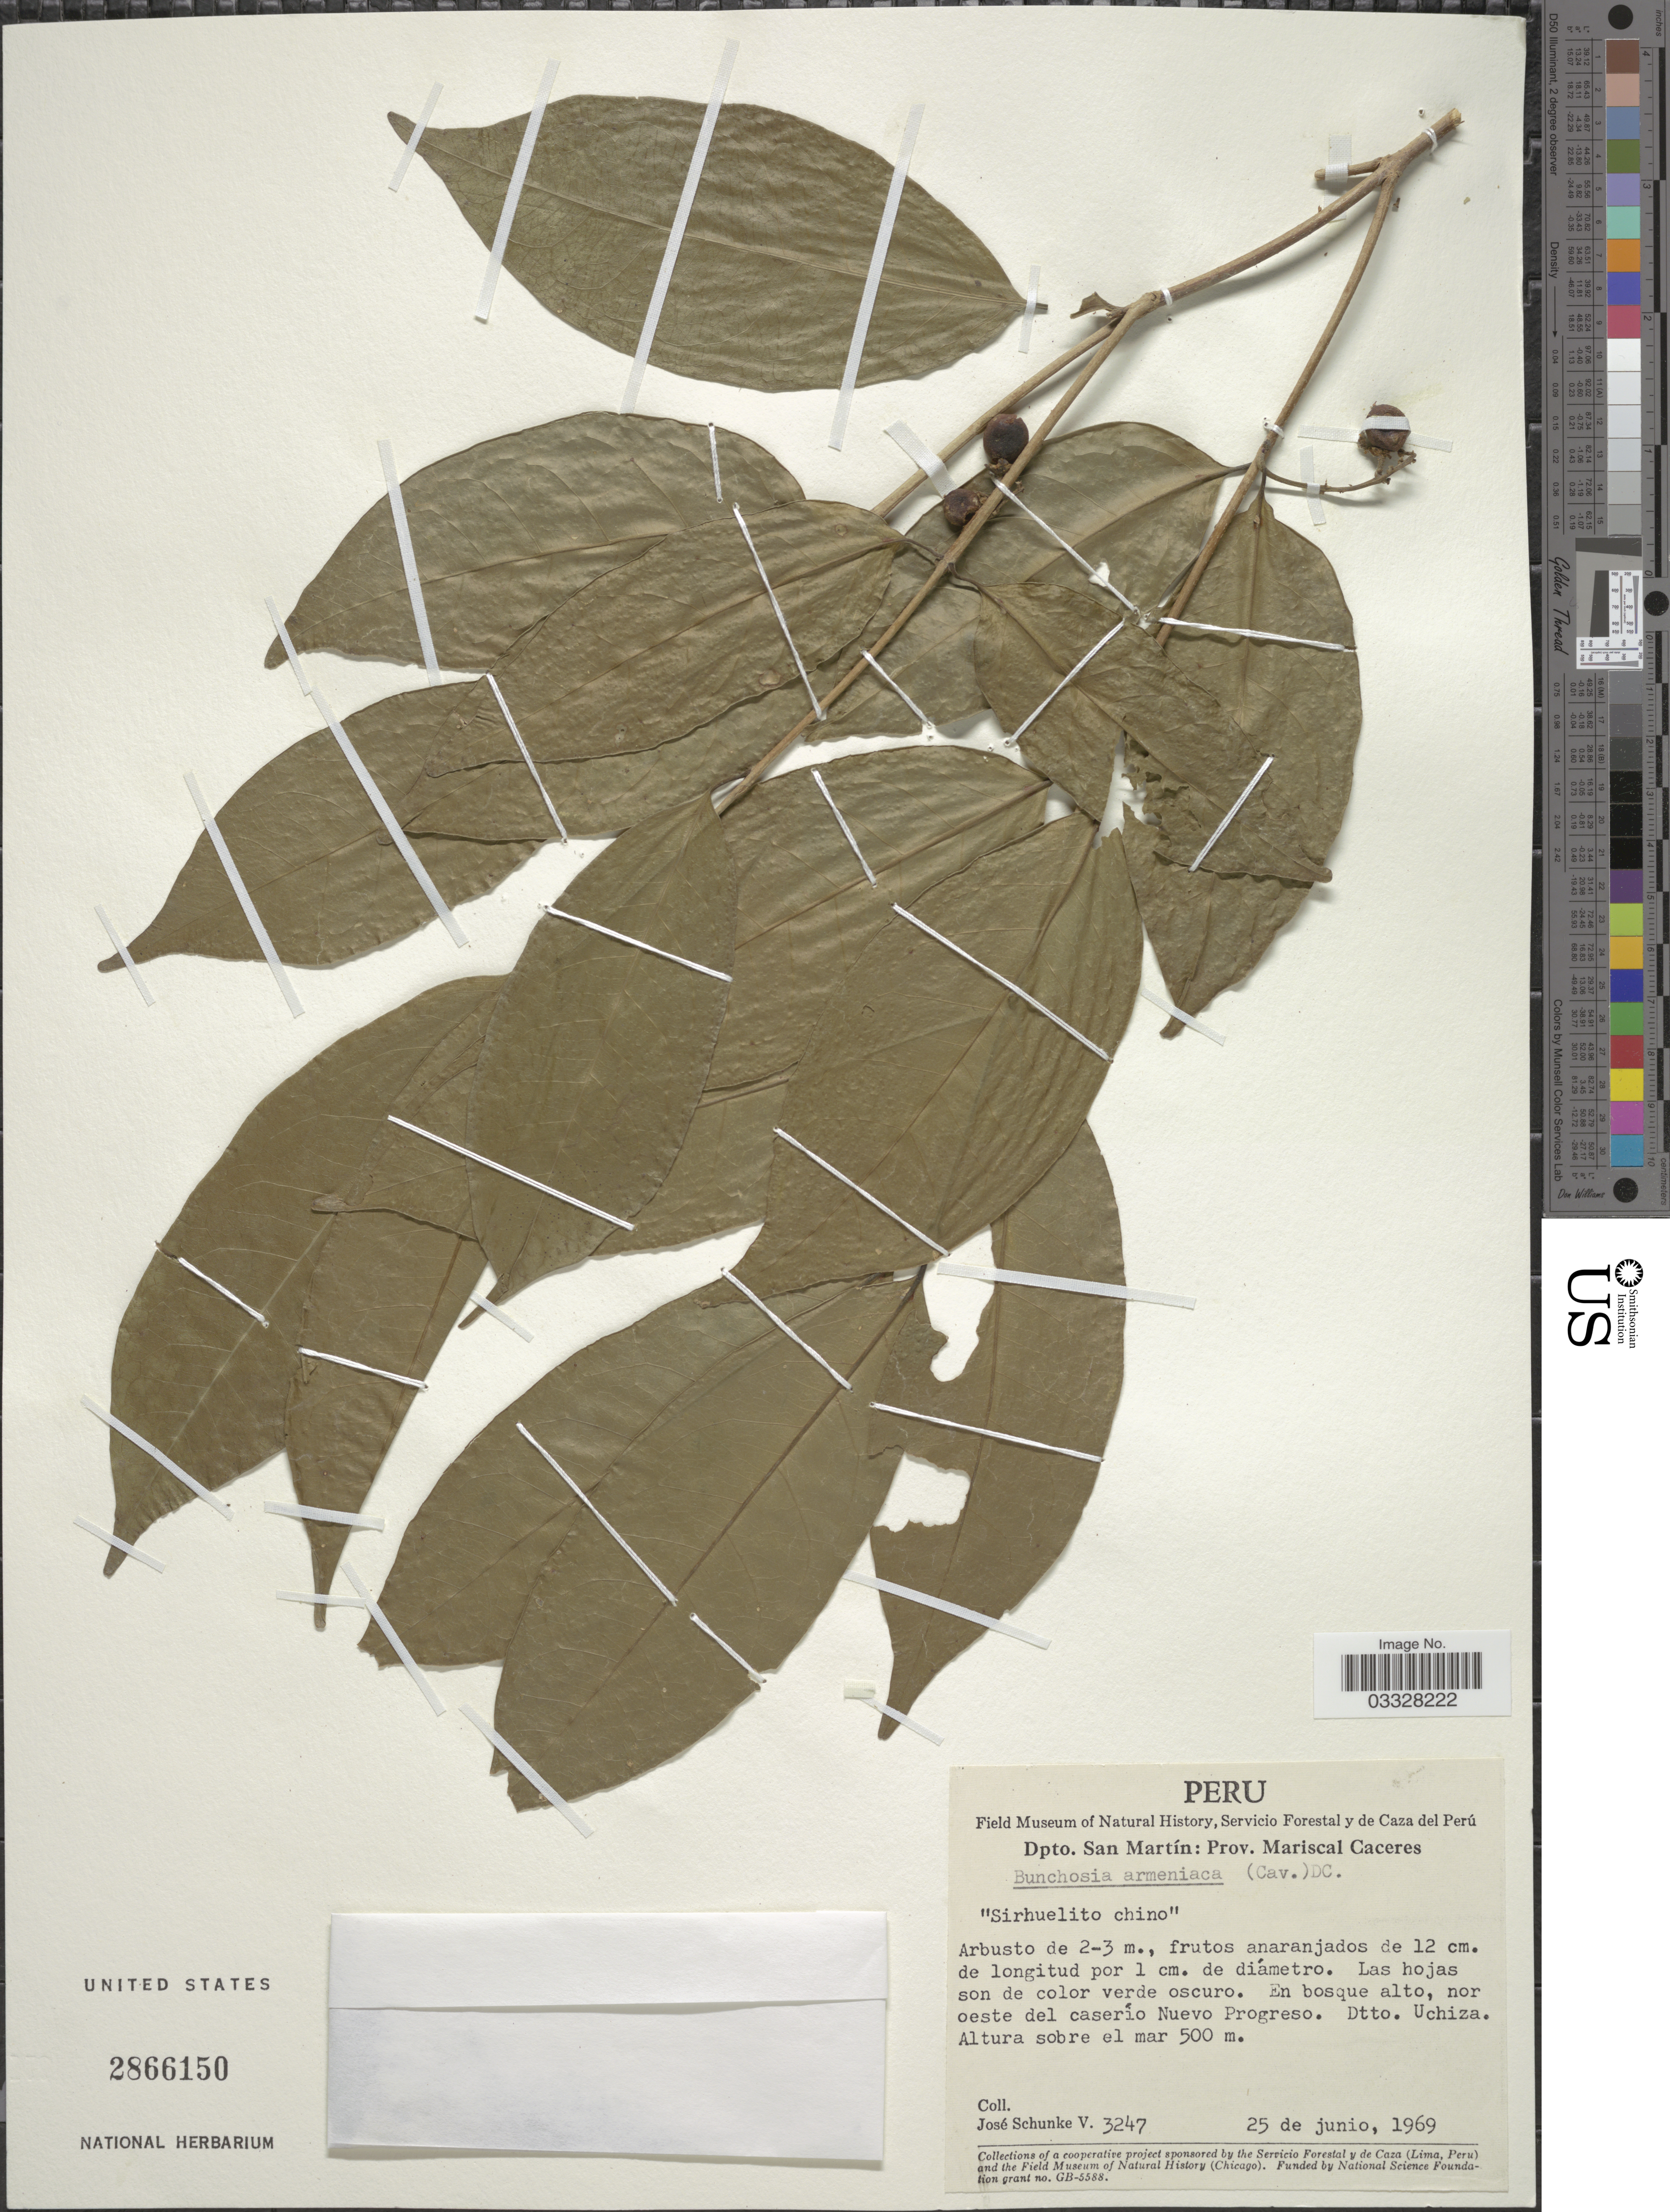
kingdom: Plantae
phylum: Tracheophyta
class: Magnoliopsida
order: Malpighiales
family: Malpighiaceae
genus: Bunchosia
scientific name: Bunchosia armeniaca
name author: (Cav.) DC.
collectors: J. Schunke Vigo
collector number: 3247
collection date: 1969-06-25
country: Peru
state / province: San Martín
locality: Dpto. San Martín: Prov. Mariscal Caceres. En bosque alto, nor oeste del caserio Nuevo Progreso. Dtto. Uchiza.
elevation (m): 500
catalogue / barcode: US 2866150